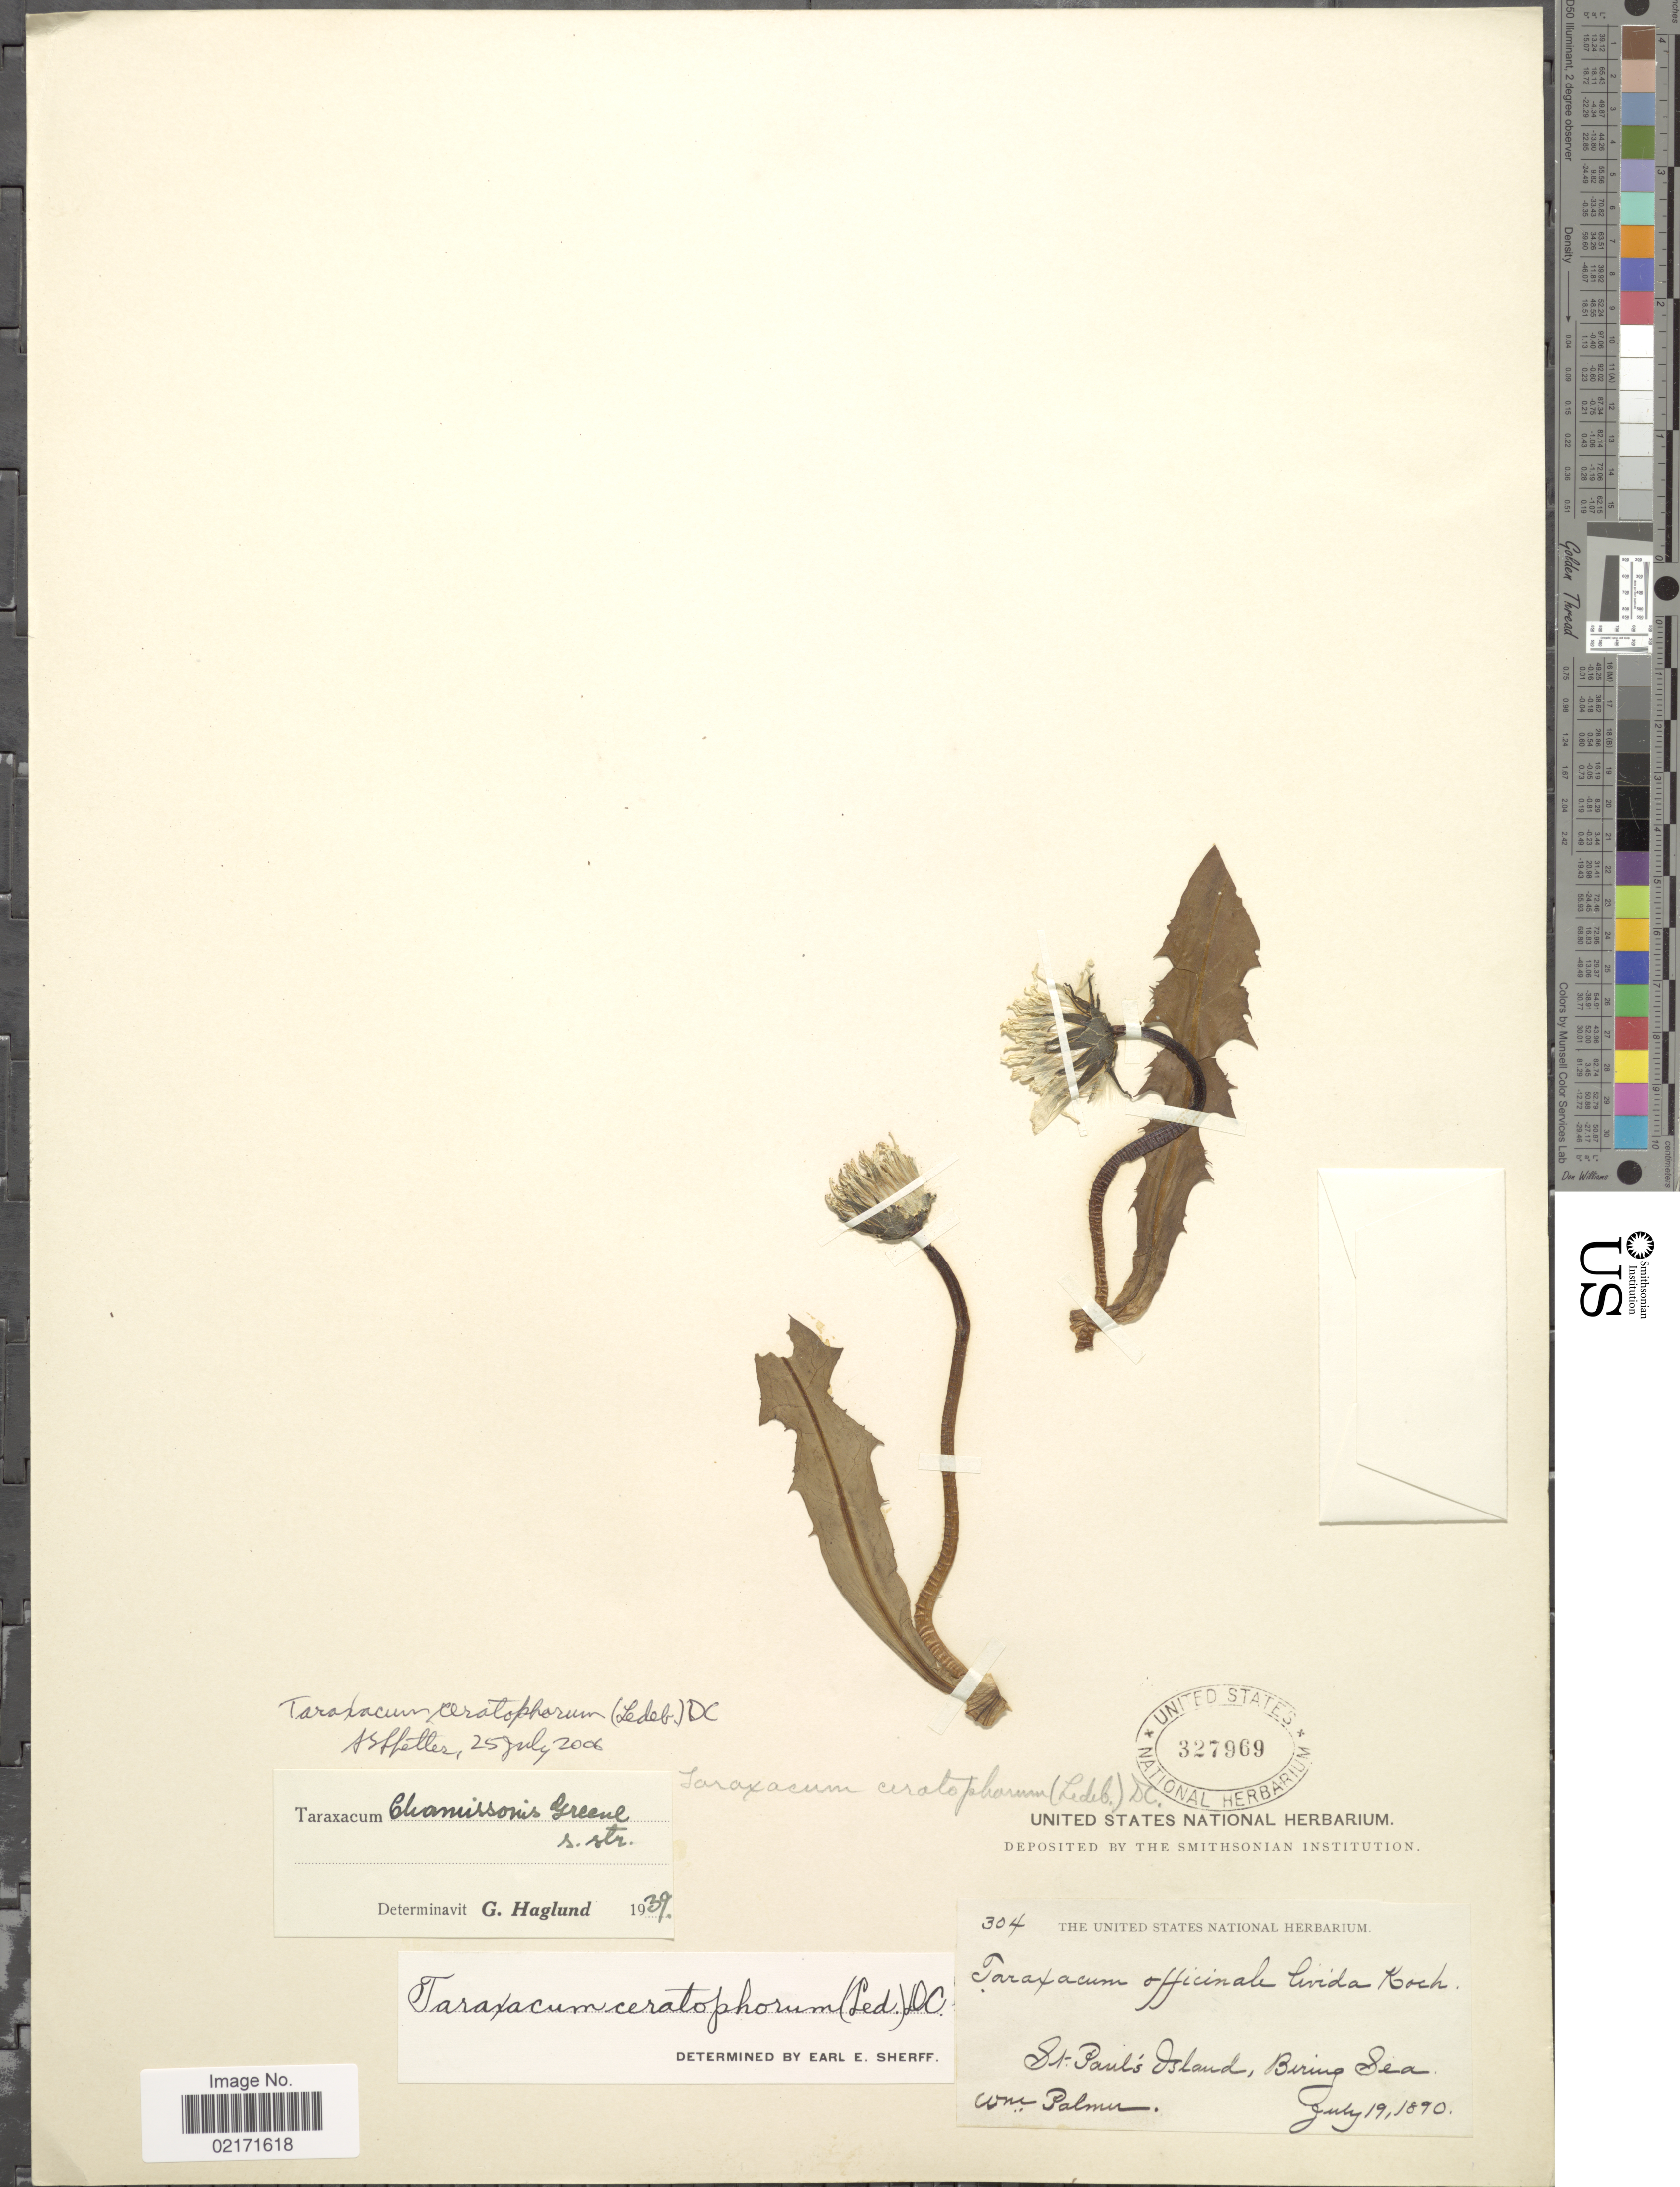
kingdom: Plantae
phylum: Tracheophyta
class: Magnoliopsida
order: Asterales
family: Asteraceae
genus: Taraxacum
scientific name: Taraxacum ceratophorum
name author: (Ledeb.) DC.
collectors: W. Palmer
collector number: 304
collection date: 1890-07-19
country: United States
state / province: Alaska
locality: St. Paul's Island, Bering Sea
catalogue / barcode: US 327969